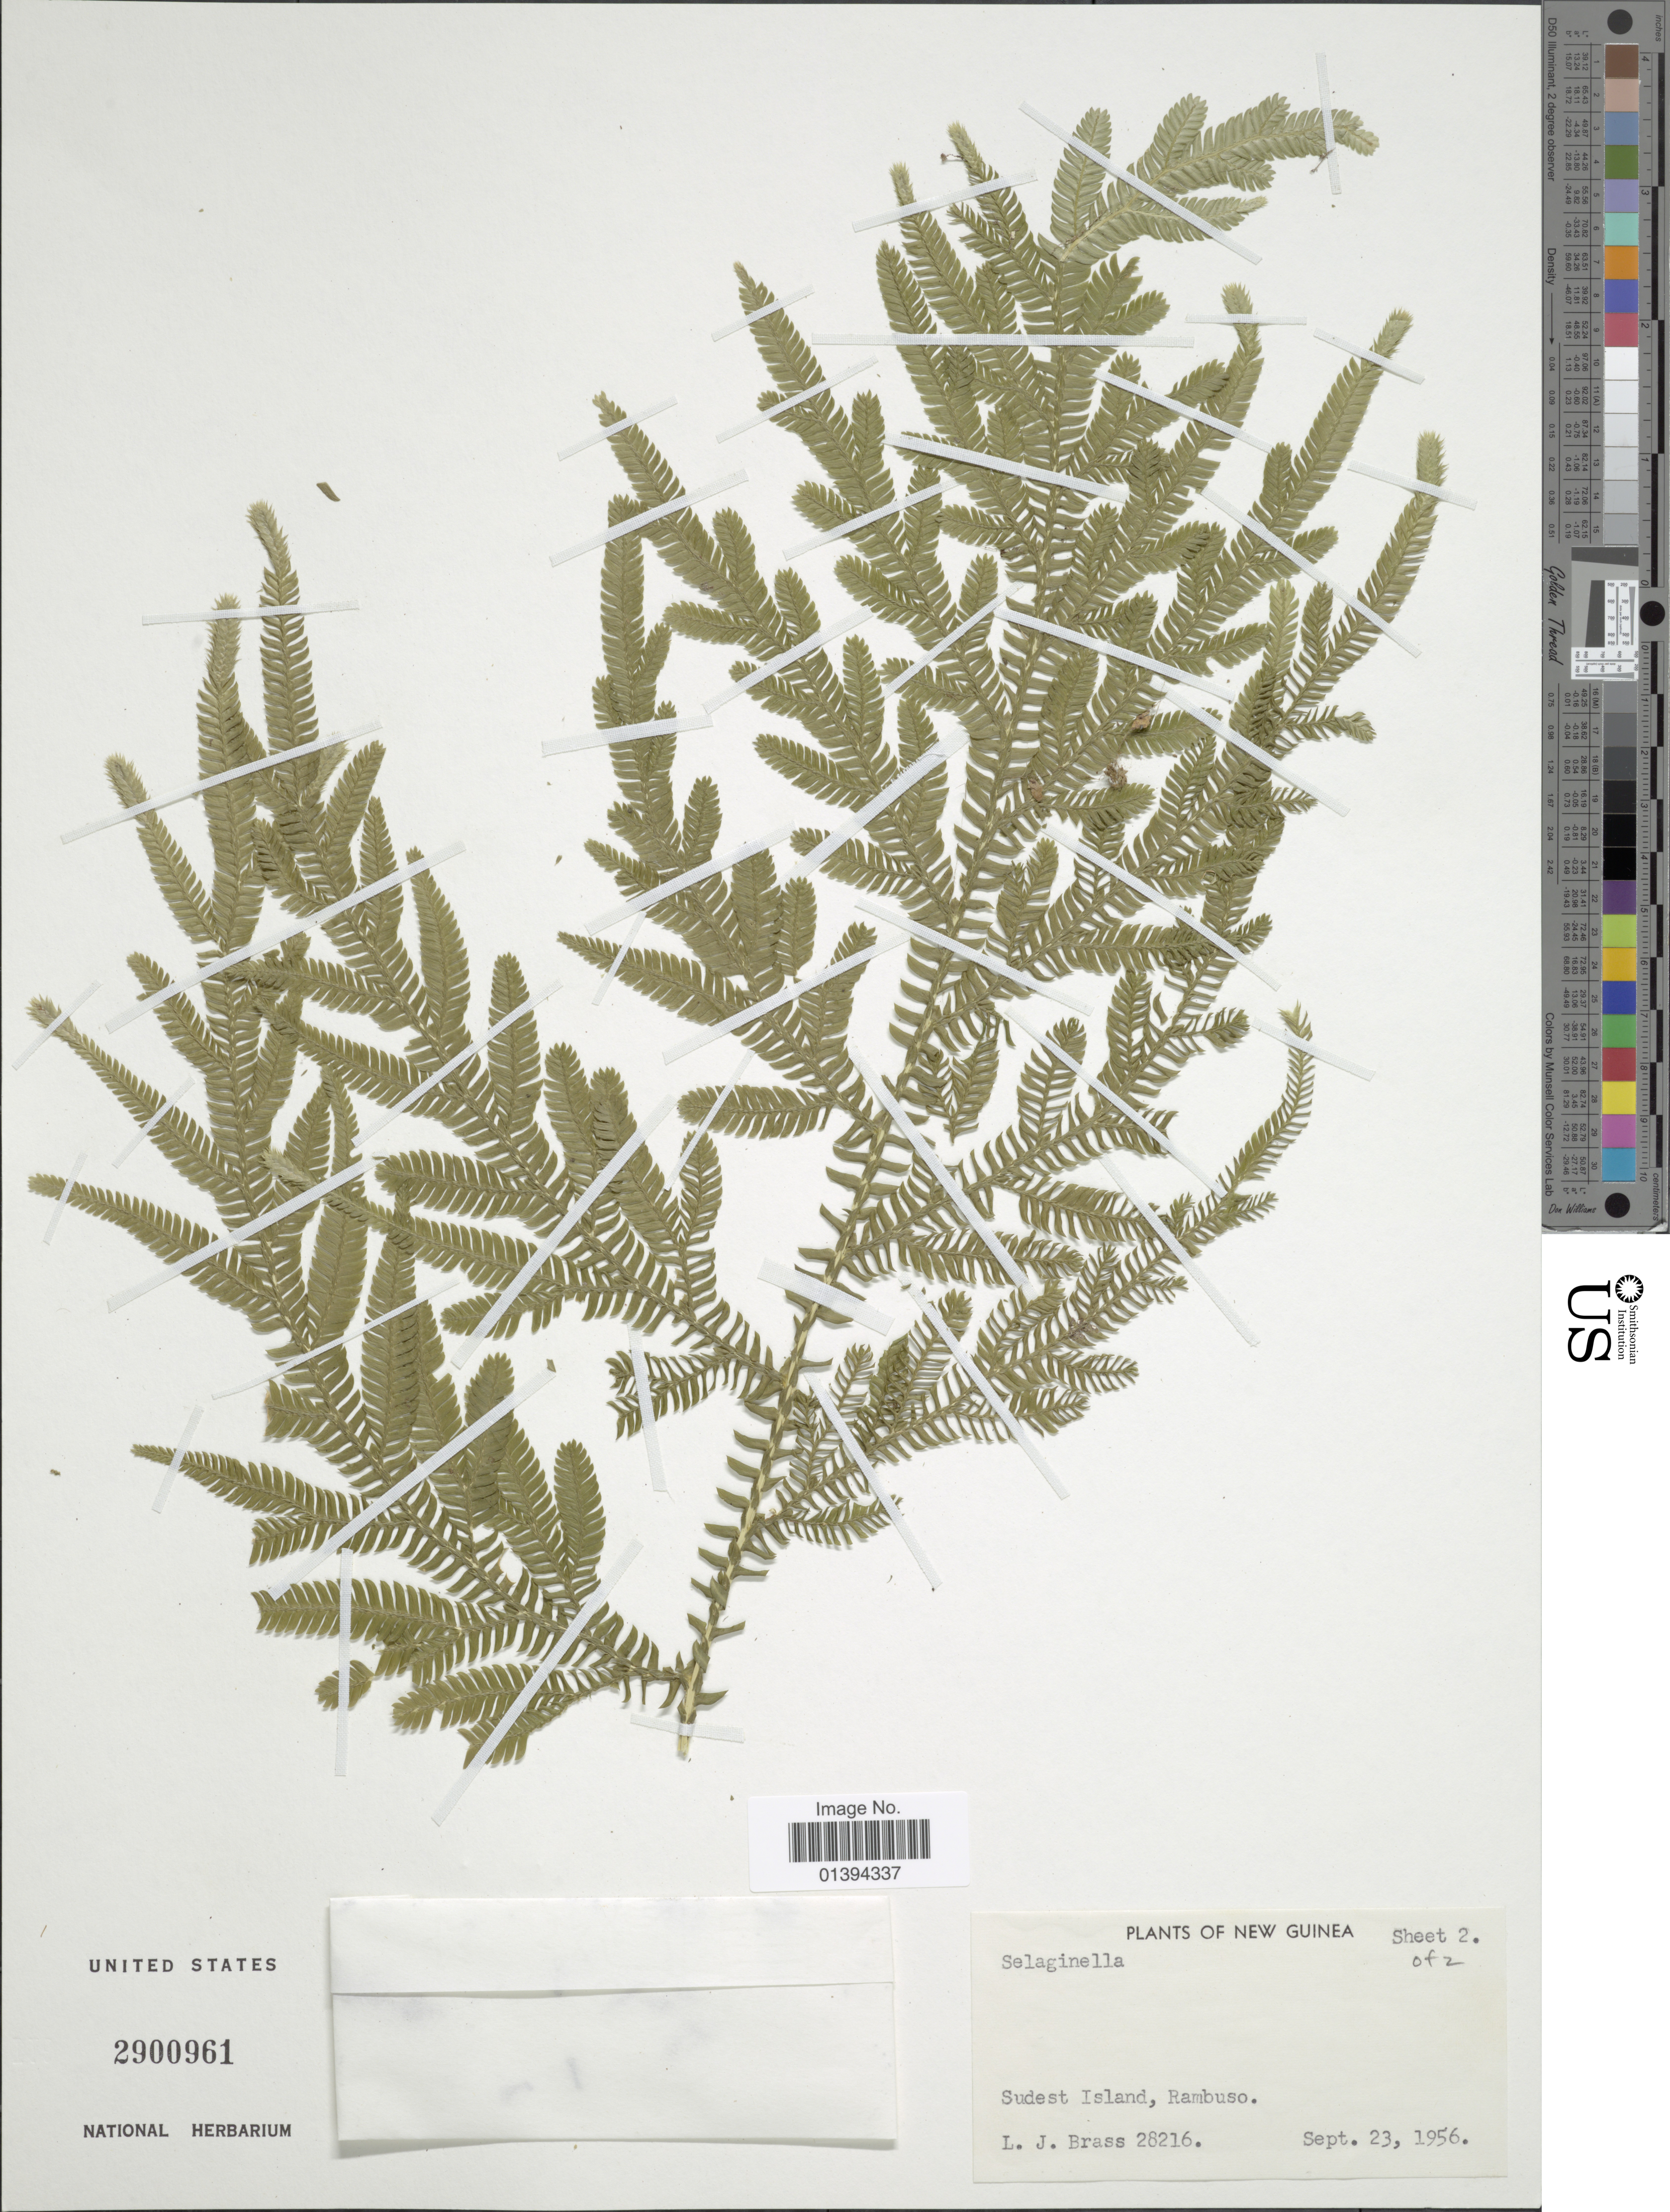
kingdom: Plantae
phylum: Tracheophyta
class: Lycopodiopsida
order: Selaginellales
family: Selaginellaceae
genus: Selaginella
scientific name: Selaginella sp.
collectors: L. J. Brass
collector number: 28216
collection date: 1956-09-23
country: Papua New Guinea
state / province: Milne Bay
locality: New Guinea, Sudest Isl.: Rambuso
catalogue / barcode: US 2900961